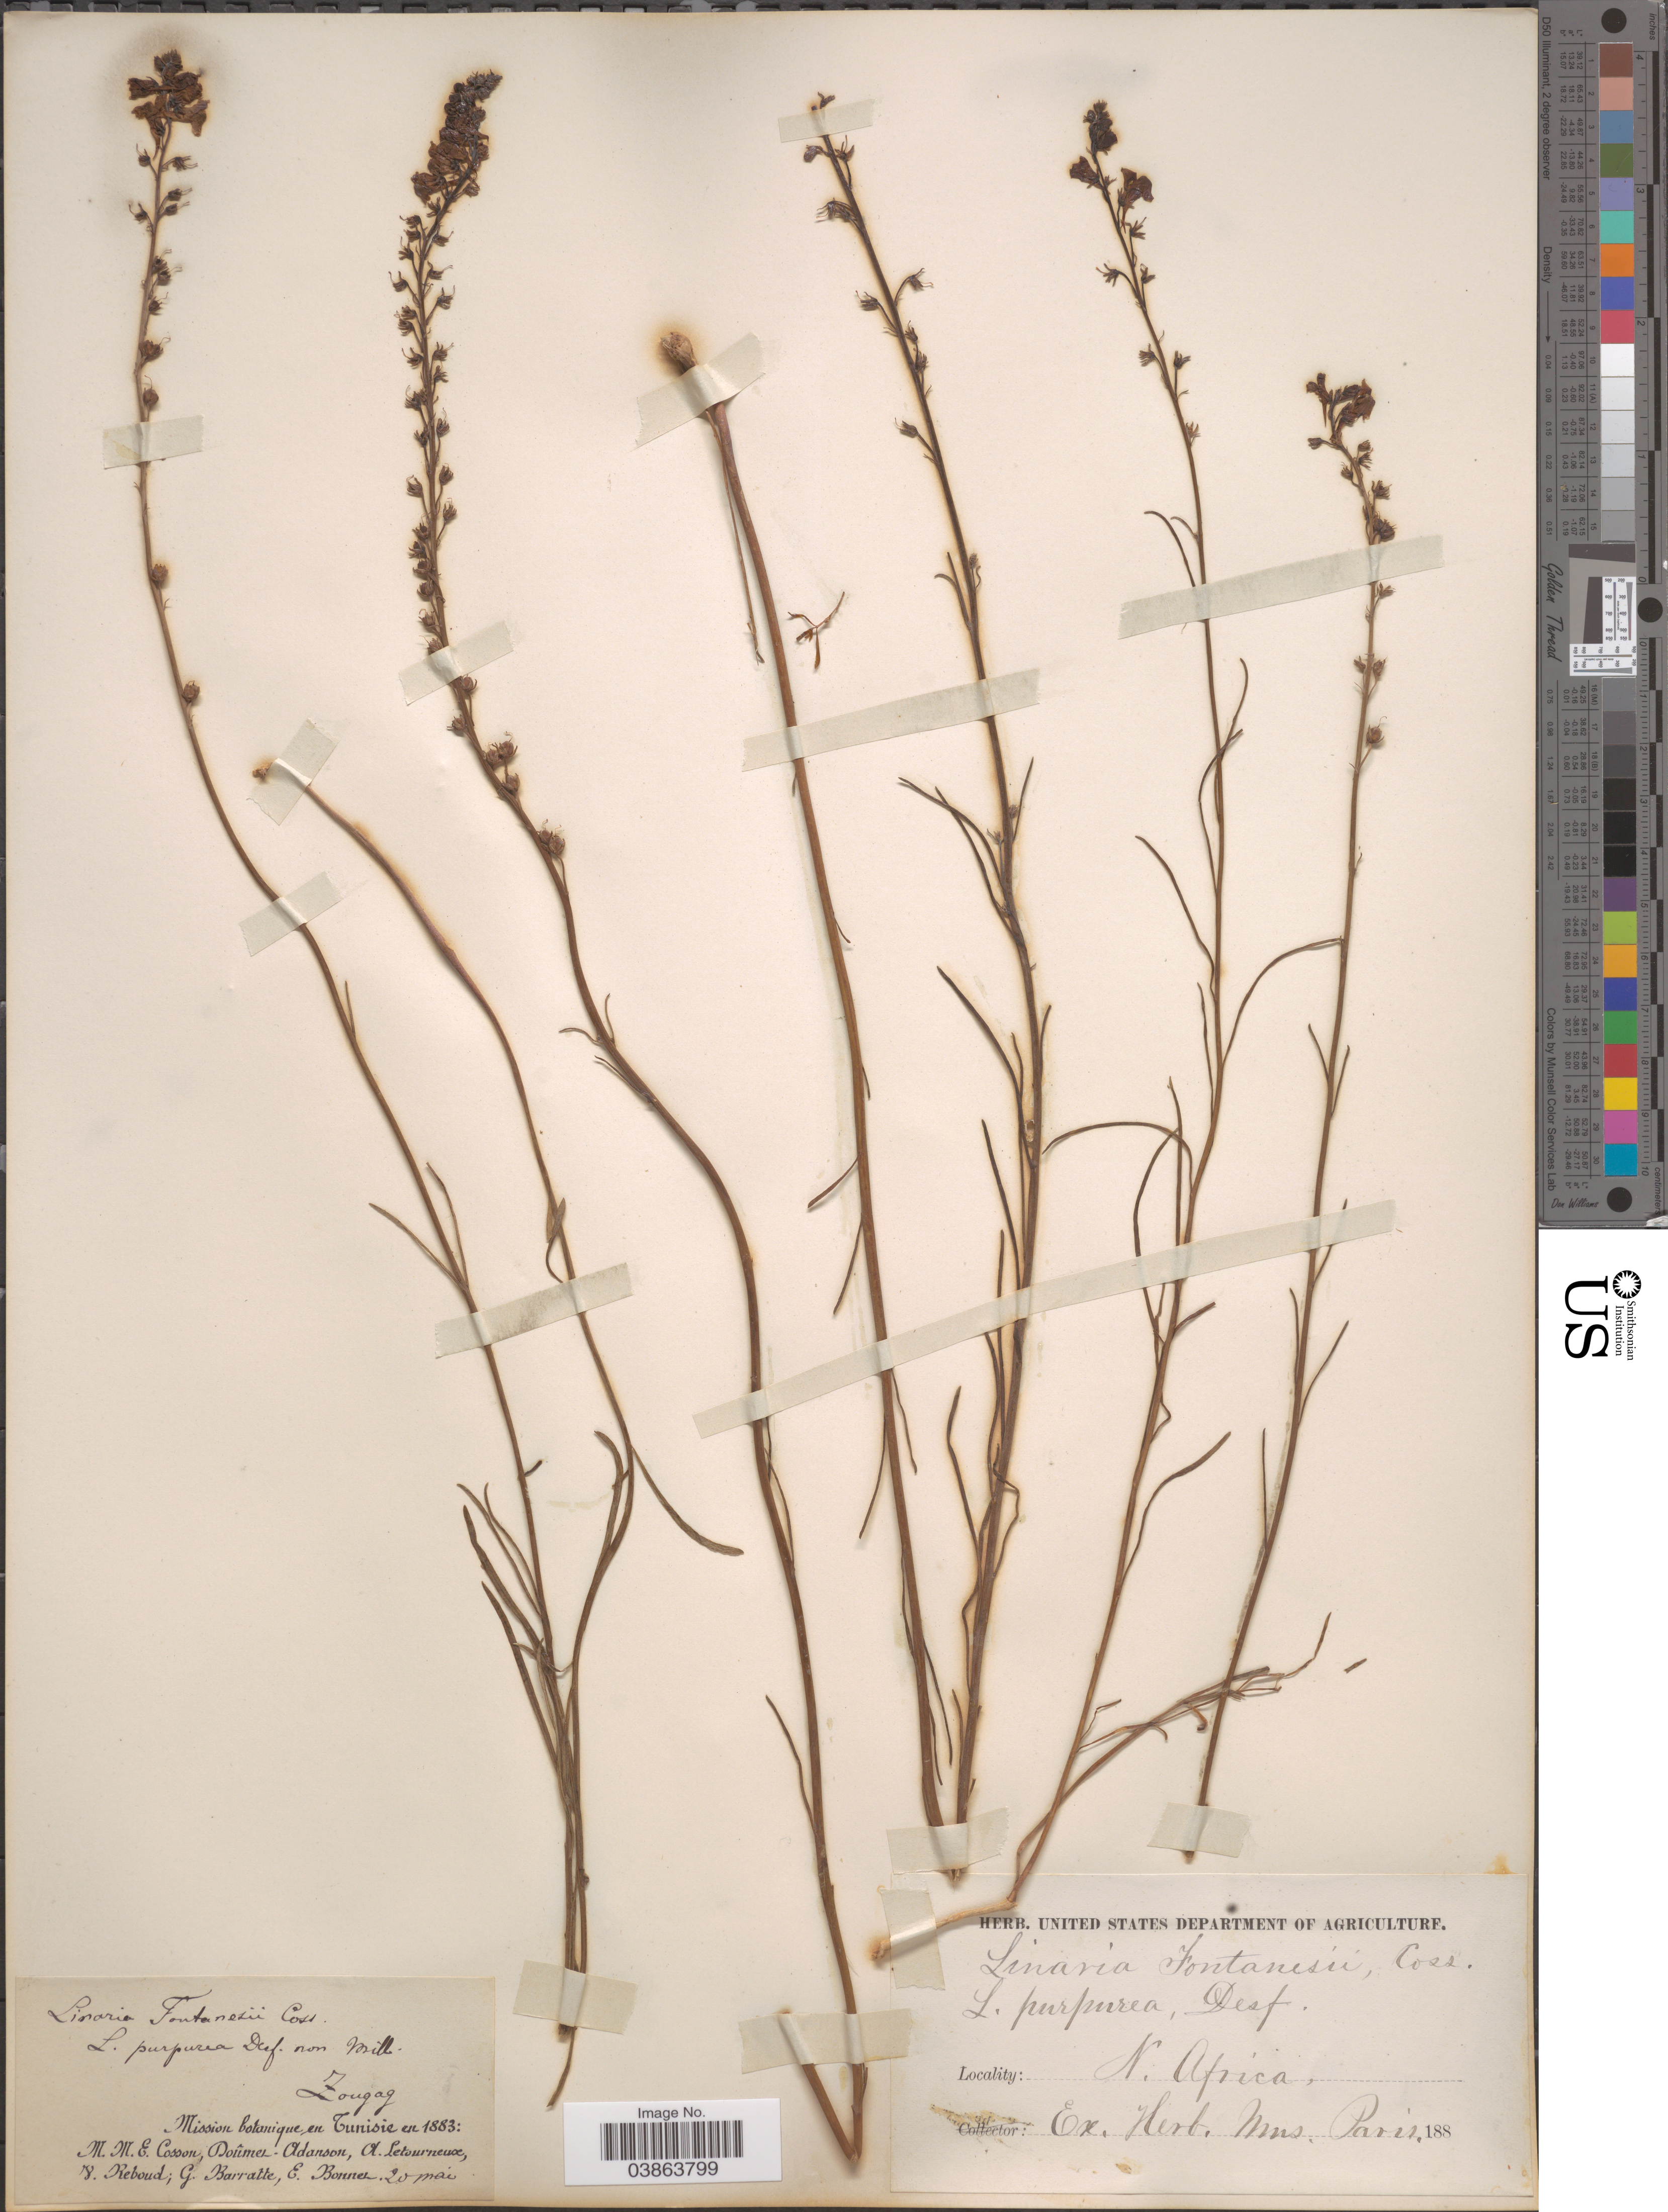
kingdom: Plantae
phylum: Tracheophyta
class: Magnoliopsida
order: Lamiales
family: Plantaginaceae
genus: Linaria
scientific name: Linaria fontanesii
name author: Coss. ex Batt.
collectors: M. Cosson, -. Doumel-Adanson, A. Letourneux, V. Reboud & et al.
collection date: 1883-05-20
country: Tunisia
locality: Zougag.